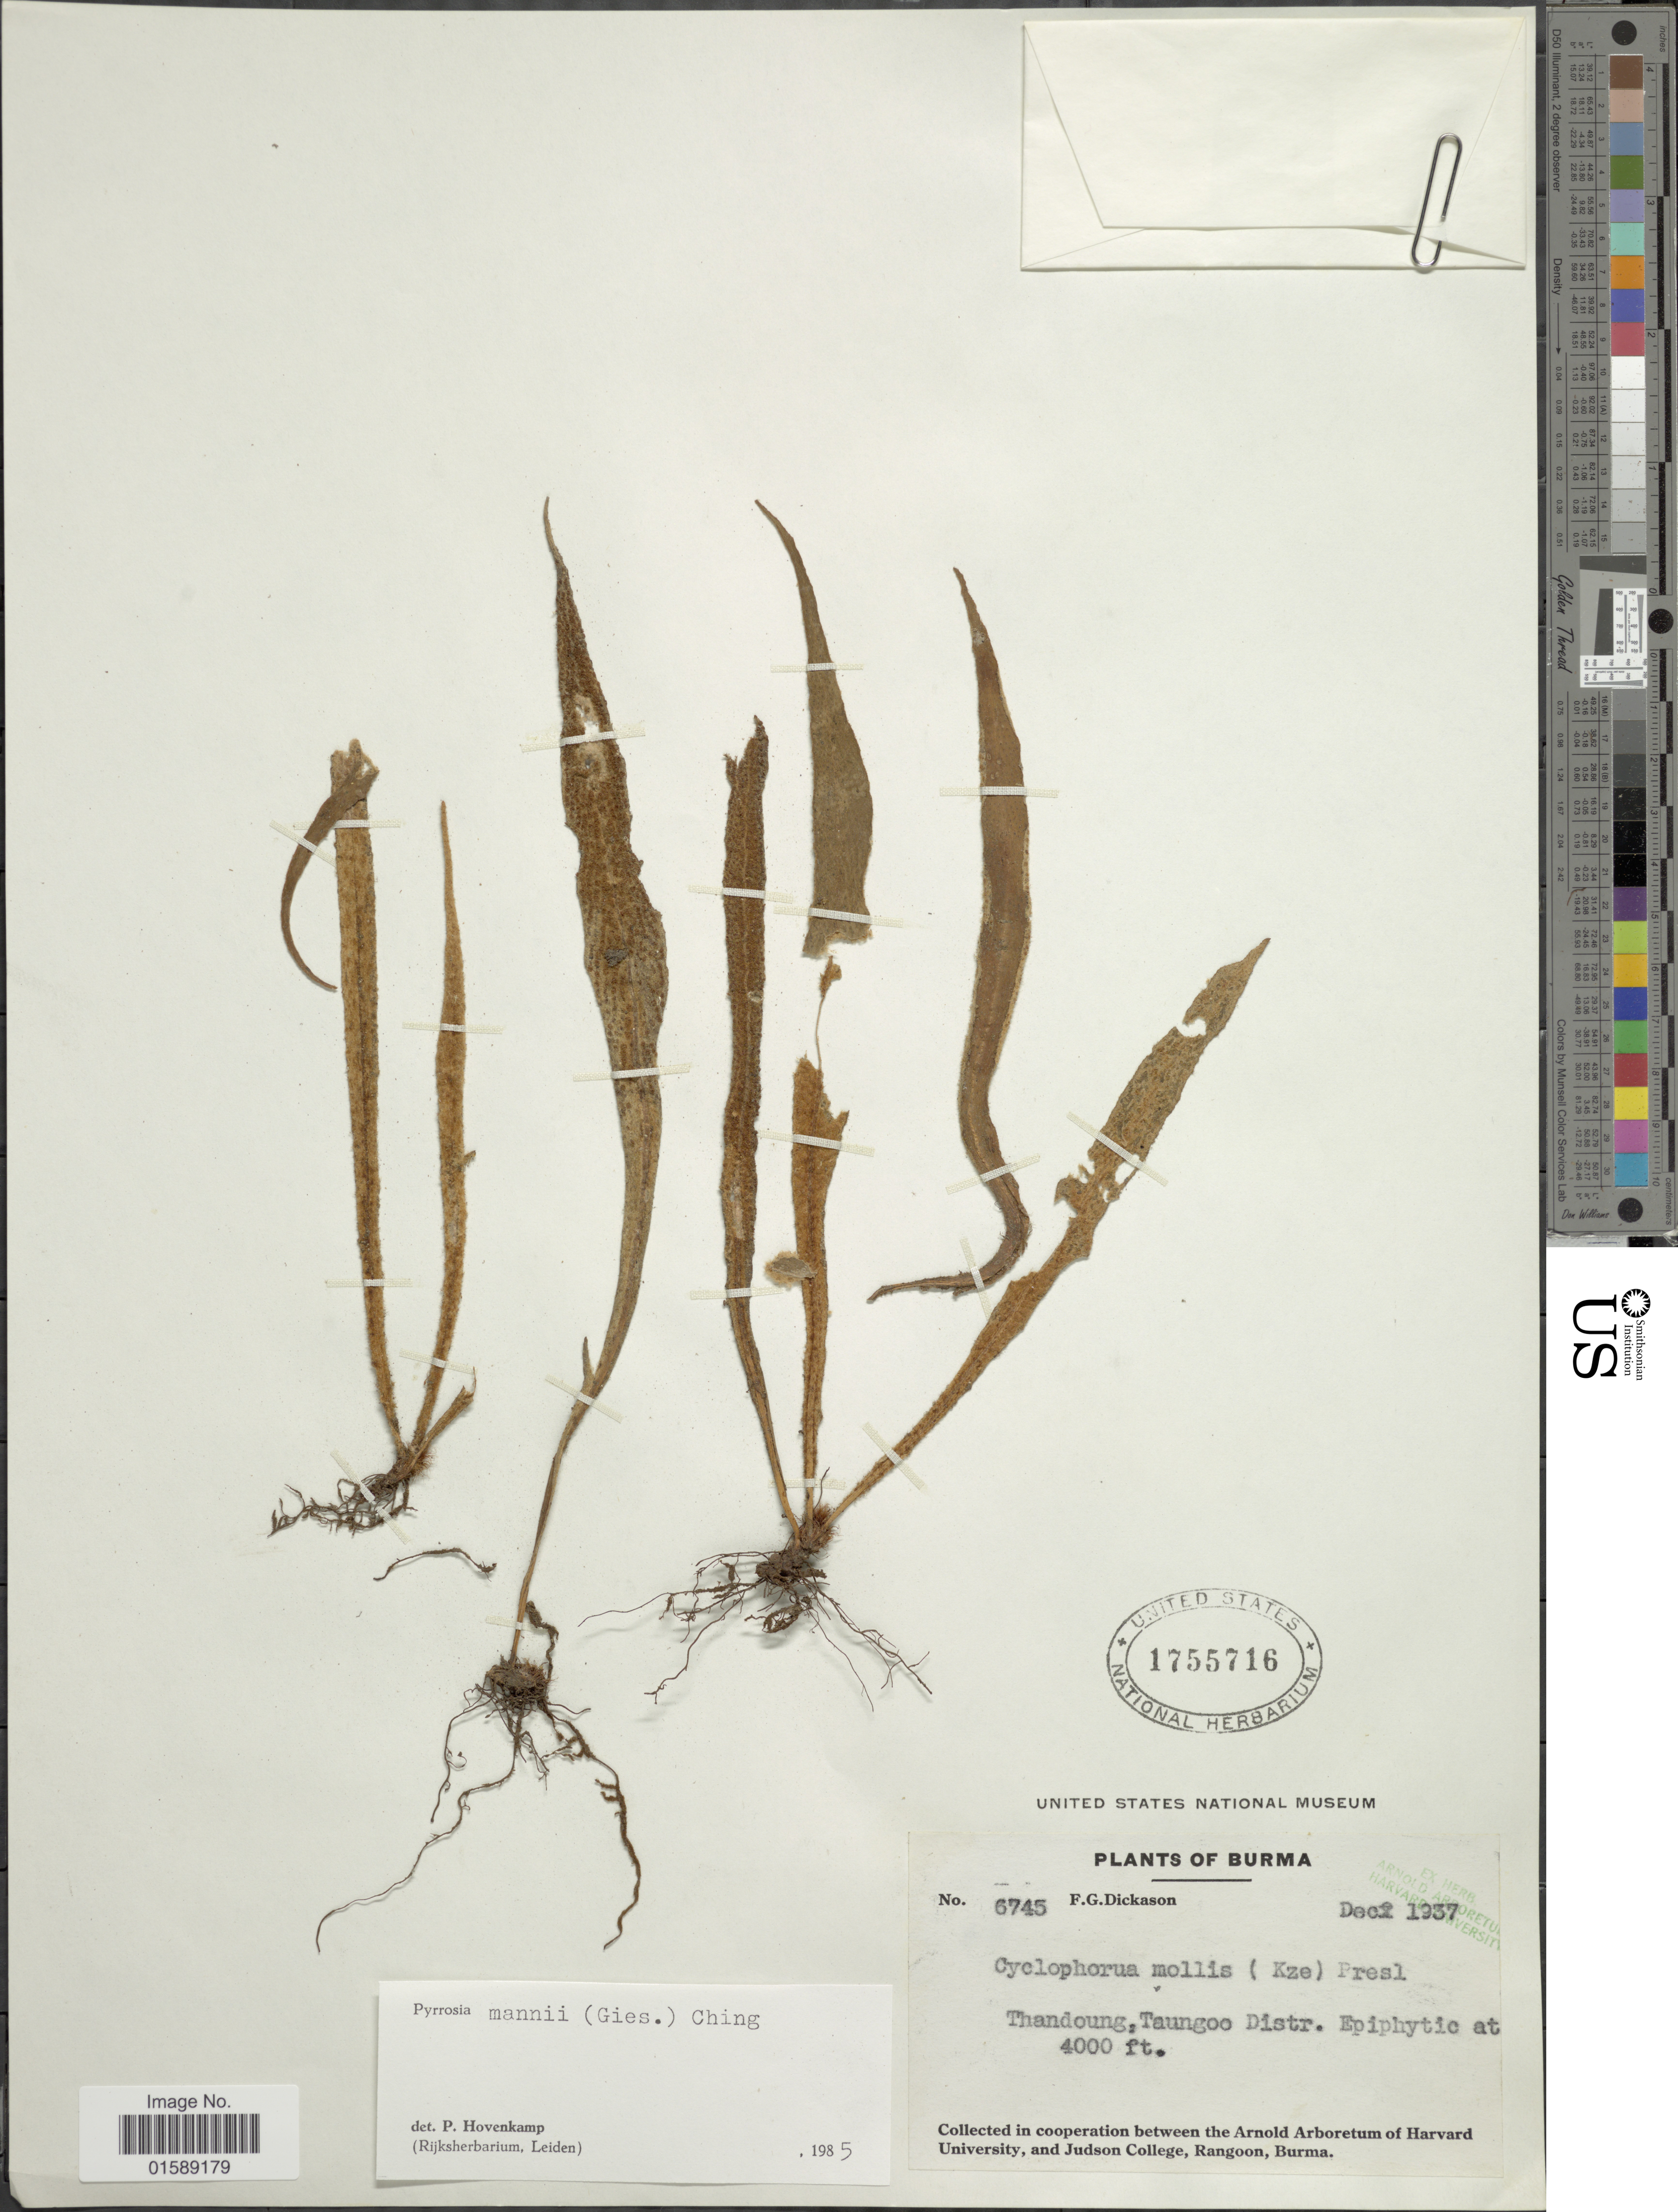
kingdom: Plantae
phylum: Tracheophyta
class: Polypodiopsida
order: Polypodiales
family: Polypodiaceae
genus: Pyrrosia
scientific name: Pyrrosia mannii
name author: (Giesenh.) Ching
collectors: F. Dickason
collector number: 6745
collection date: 1937-12-01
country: Myanmar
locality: Burma. Thandoung, Thangoo Distr.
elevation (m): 1219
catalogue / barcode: US 1755716